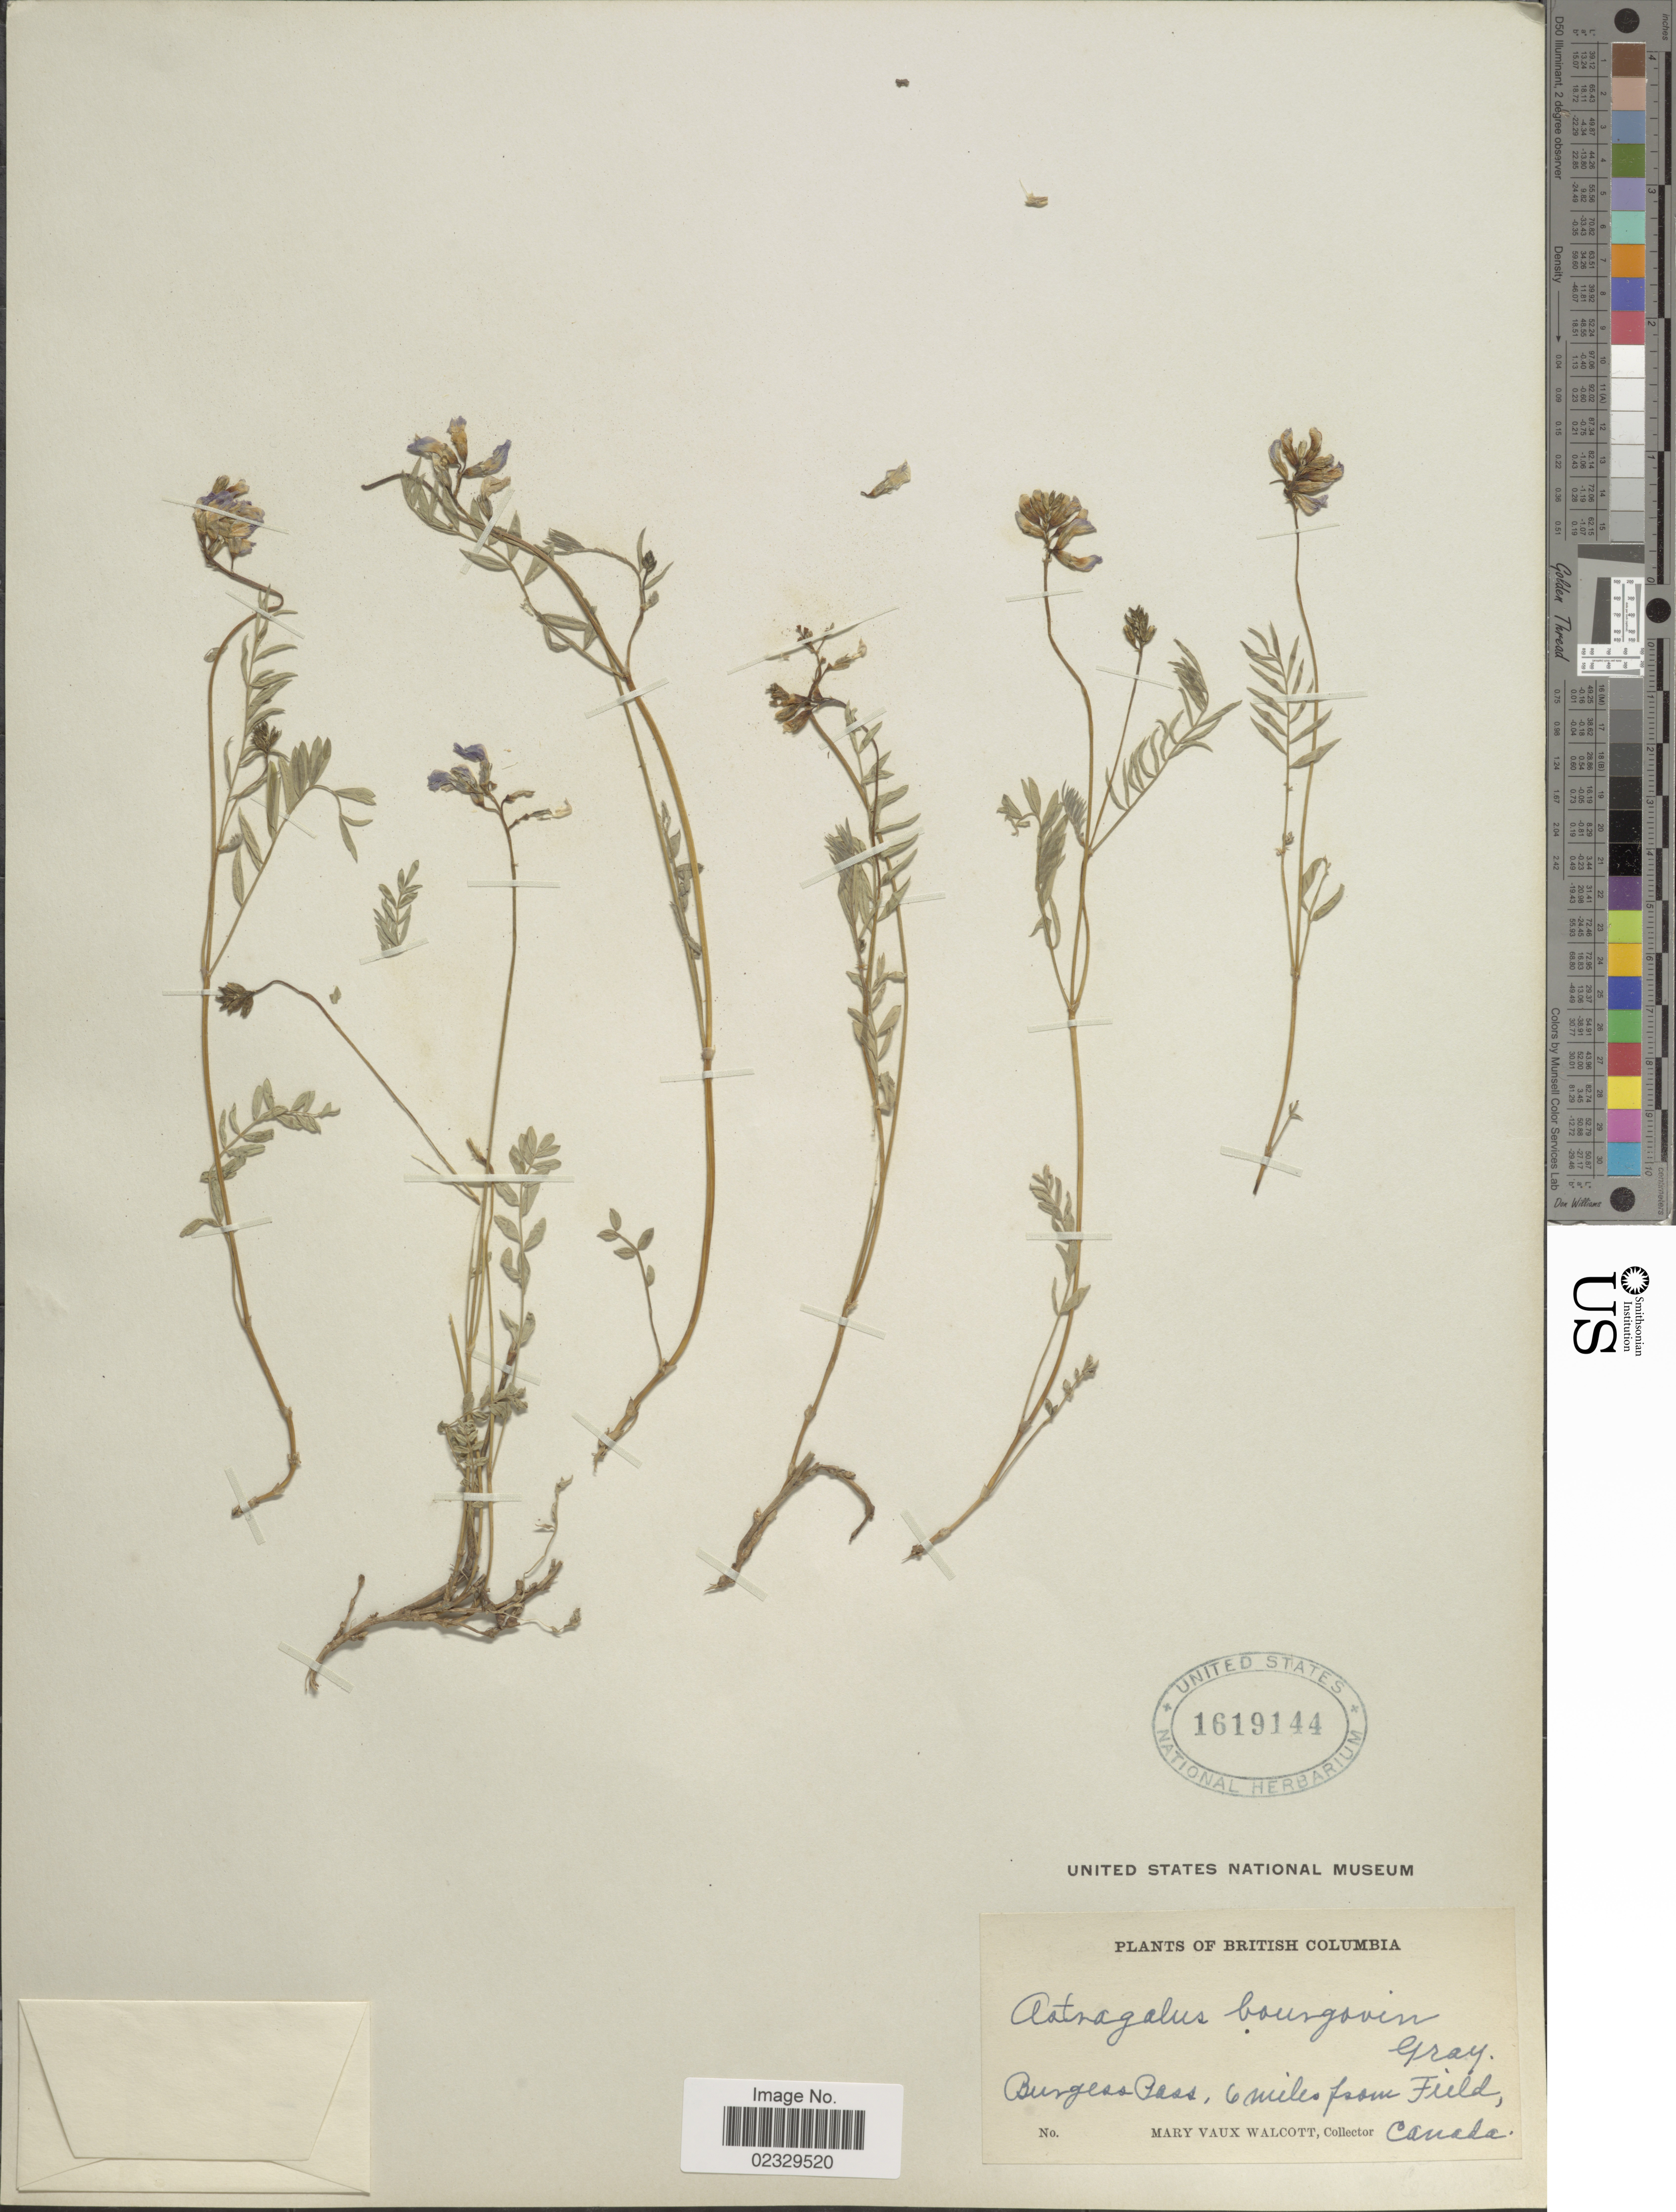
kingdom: Plantae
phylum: Tracheophyta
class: Magnoliopsida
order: Fabales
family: Fabaceae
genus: Astragalus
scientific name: Astragalus bourgovii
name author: A. Gray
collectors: M. Walcott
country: Canada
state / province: British Columbia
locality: Burgess Pass, 6 miles from Field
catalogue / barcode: US 1619144